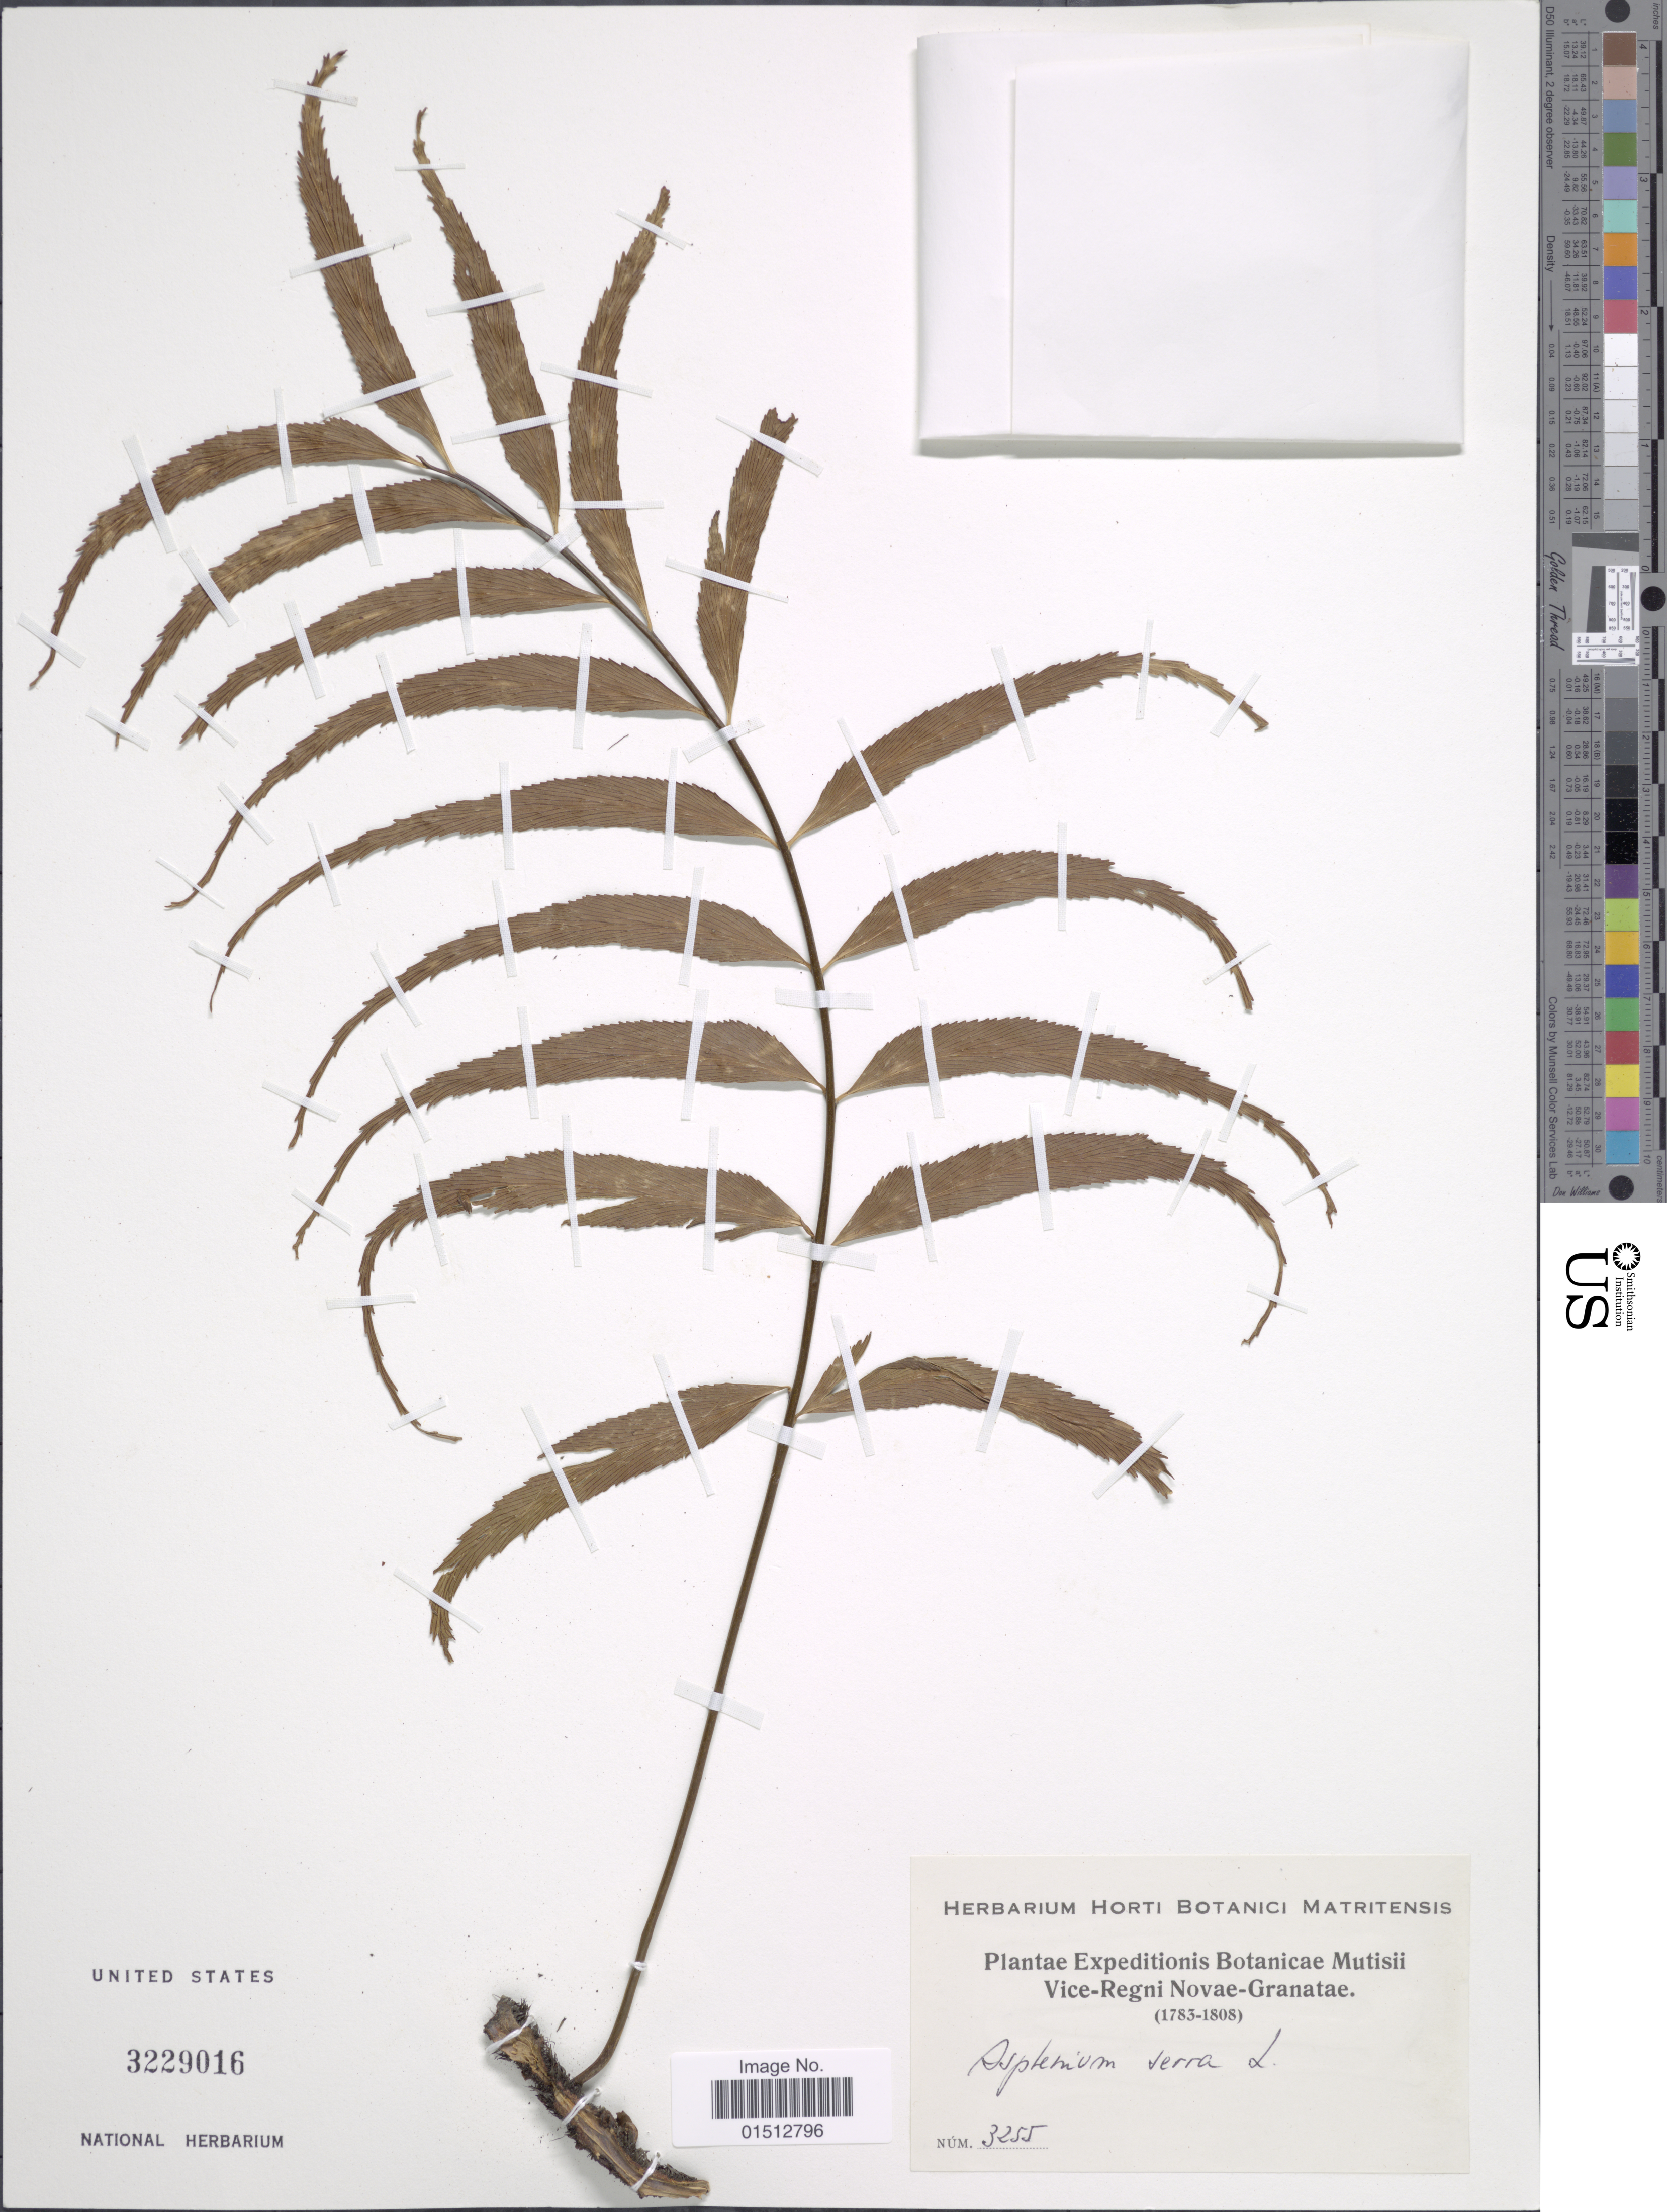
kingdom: Plantae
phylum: Tracheophyta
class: Polypodiopsida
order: Polypodiales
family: Aspleniaceae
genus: Asplenium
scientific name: Asplenium serra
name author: Langsd. & Fisch.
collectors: Expeditions Botanicae Mutisii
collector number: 3255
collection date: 1783/1808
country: Colombia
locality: Vice-Regni Novae-Granatae [unsure placement]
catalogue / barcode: US 3229016